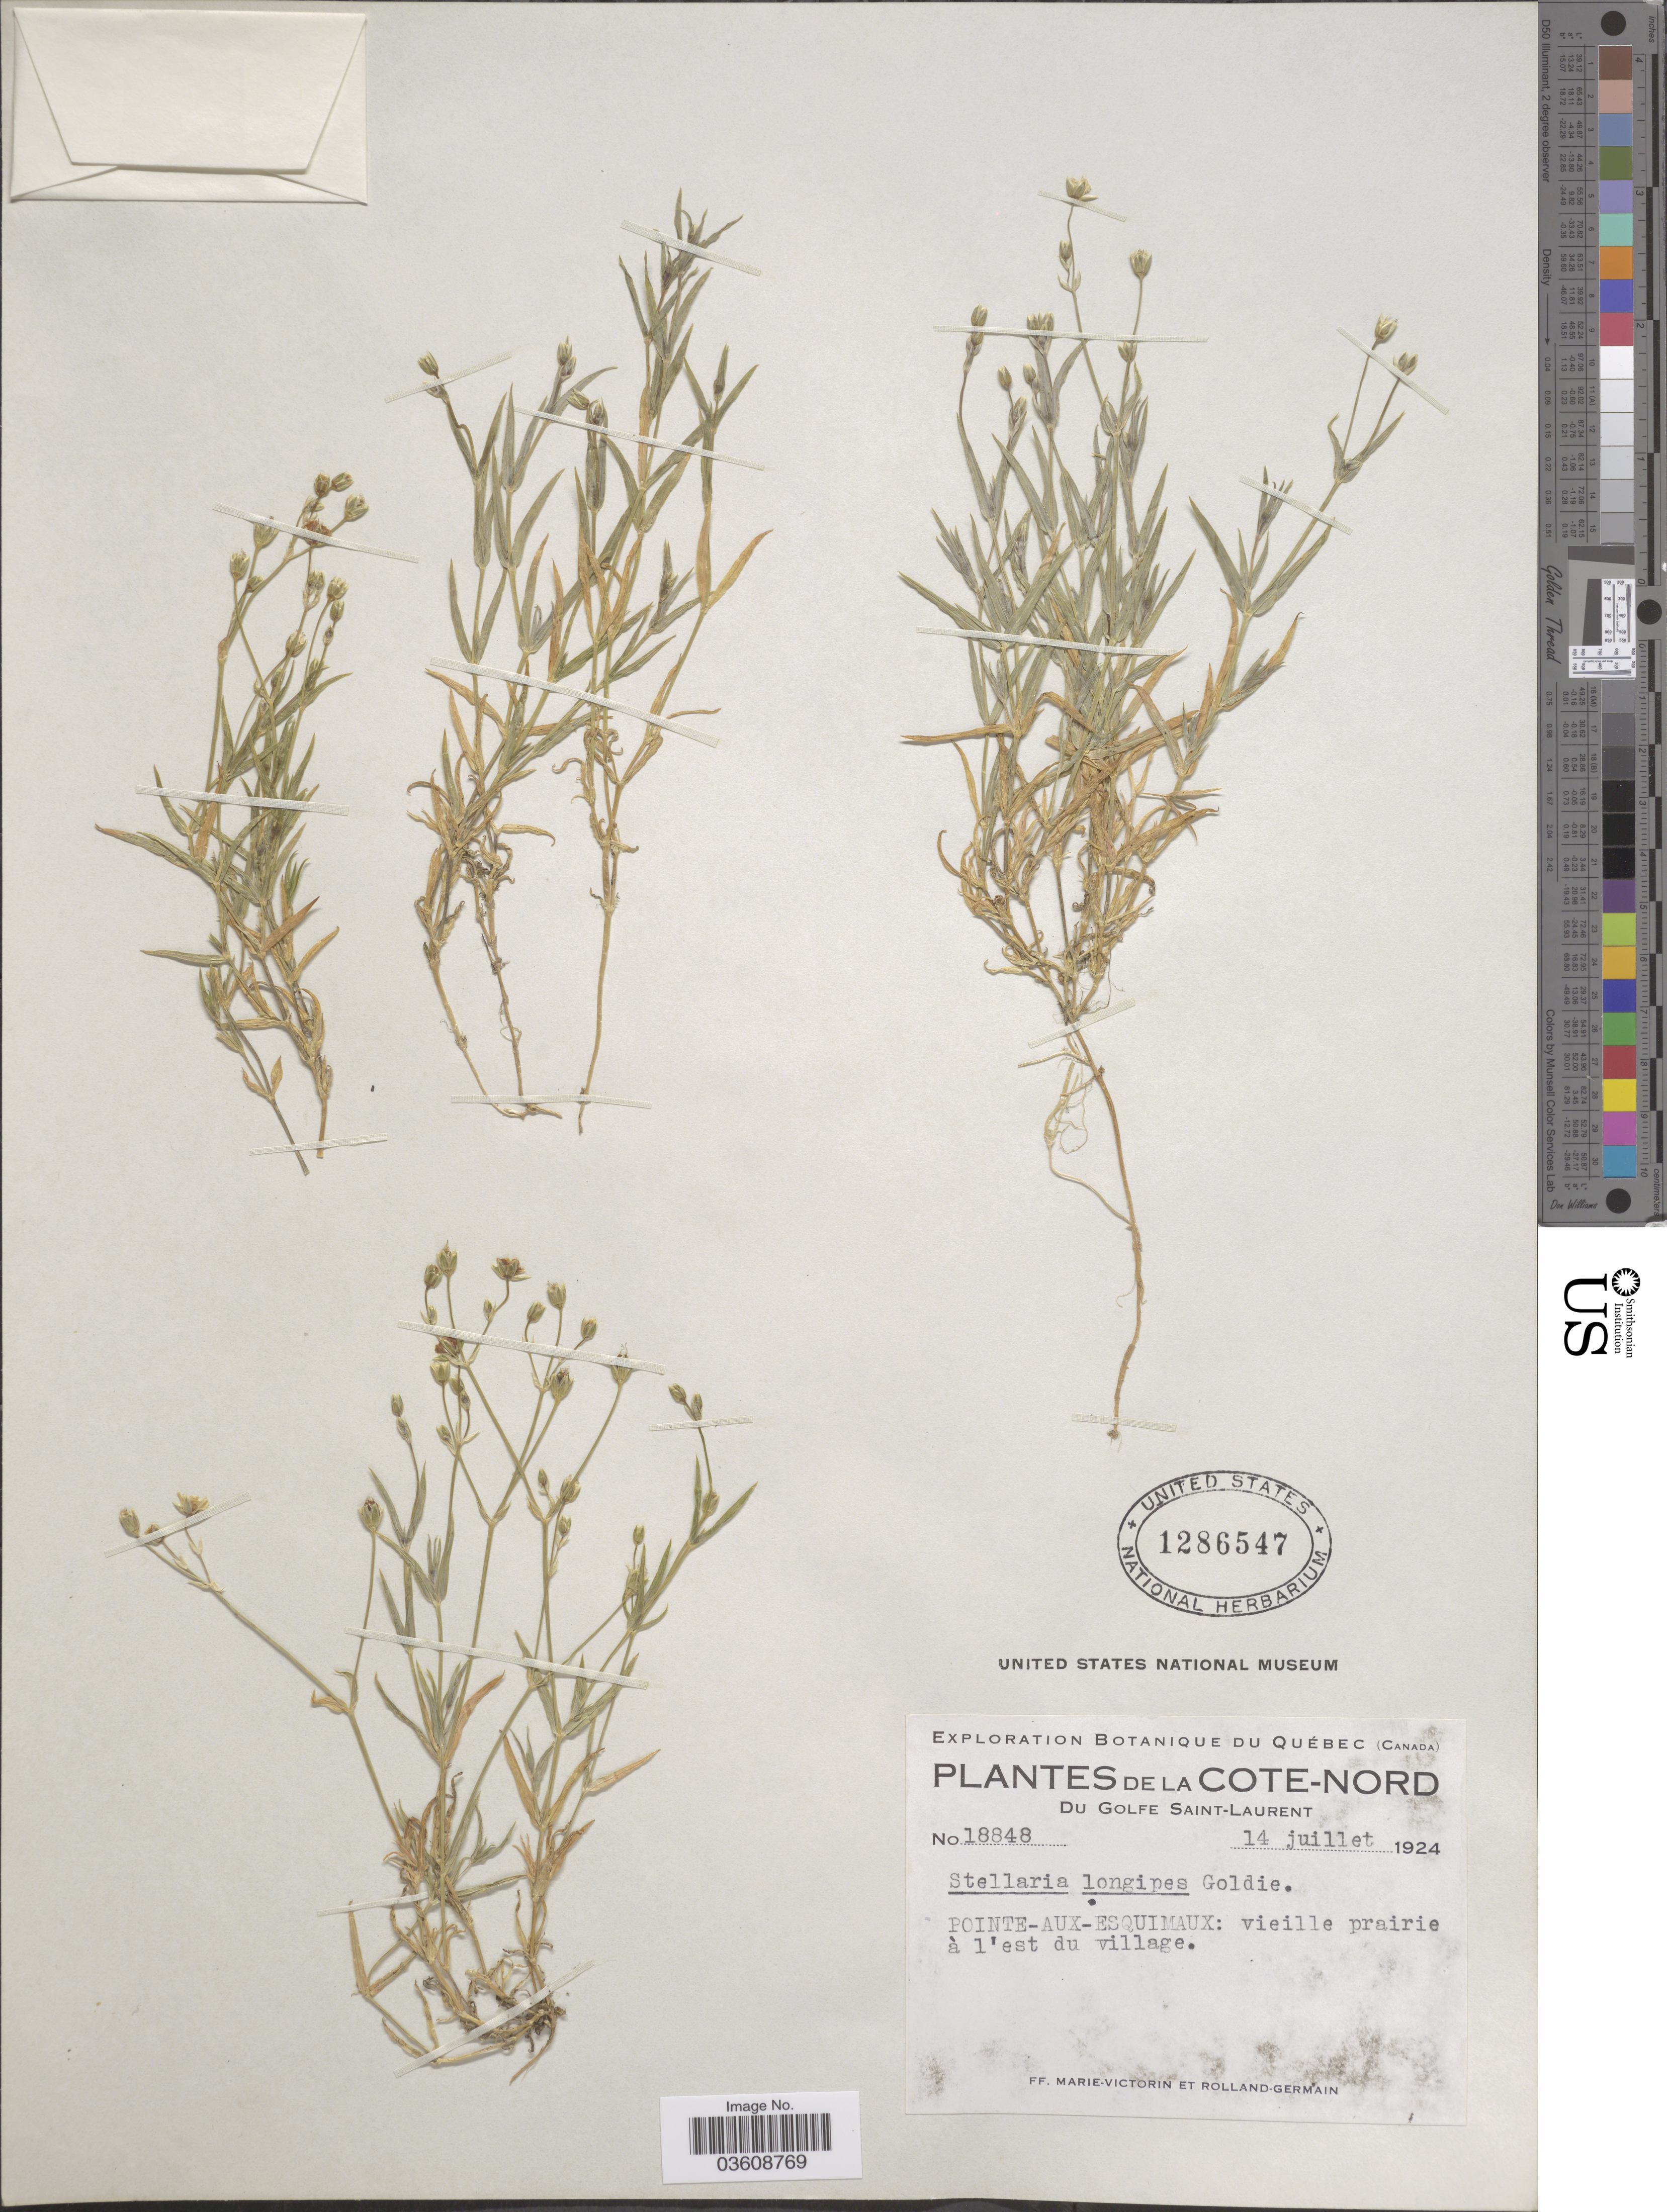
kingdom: Plantae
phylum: Tracheophyta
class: Magnoliopsida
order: Caryophyllales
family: Caryophyllaceae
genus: Stellaria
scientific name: Stellaria longipes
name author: Goldie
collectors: F. Marie-Victorin & Rolland-Germain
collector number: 18848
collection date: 1924-07-14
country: Canada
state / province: Quebec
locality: Cote-Nord. Du Golfe Saint-Laurent. Pointe-aux-Esquimaux.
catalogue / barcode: US 1286547